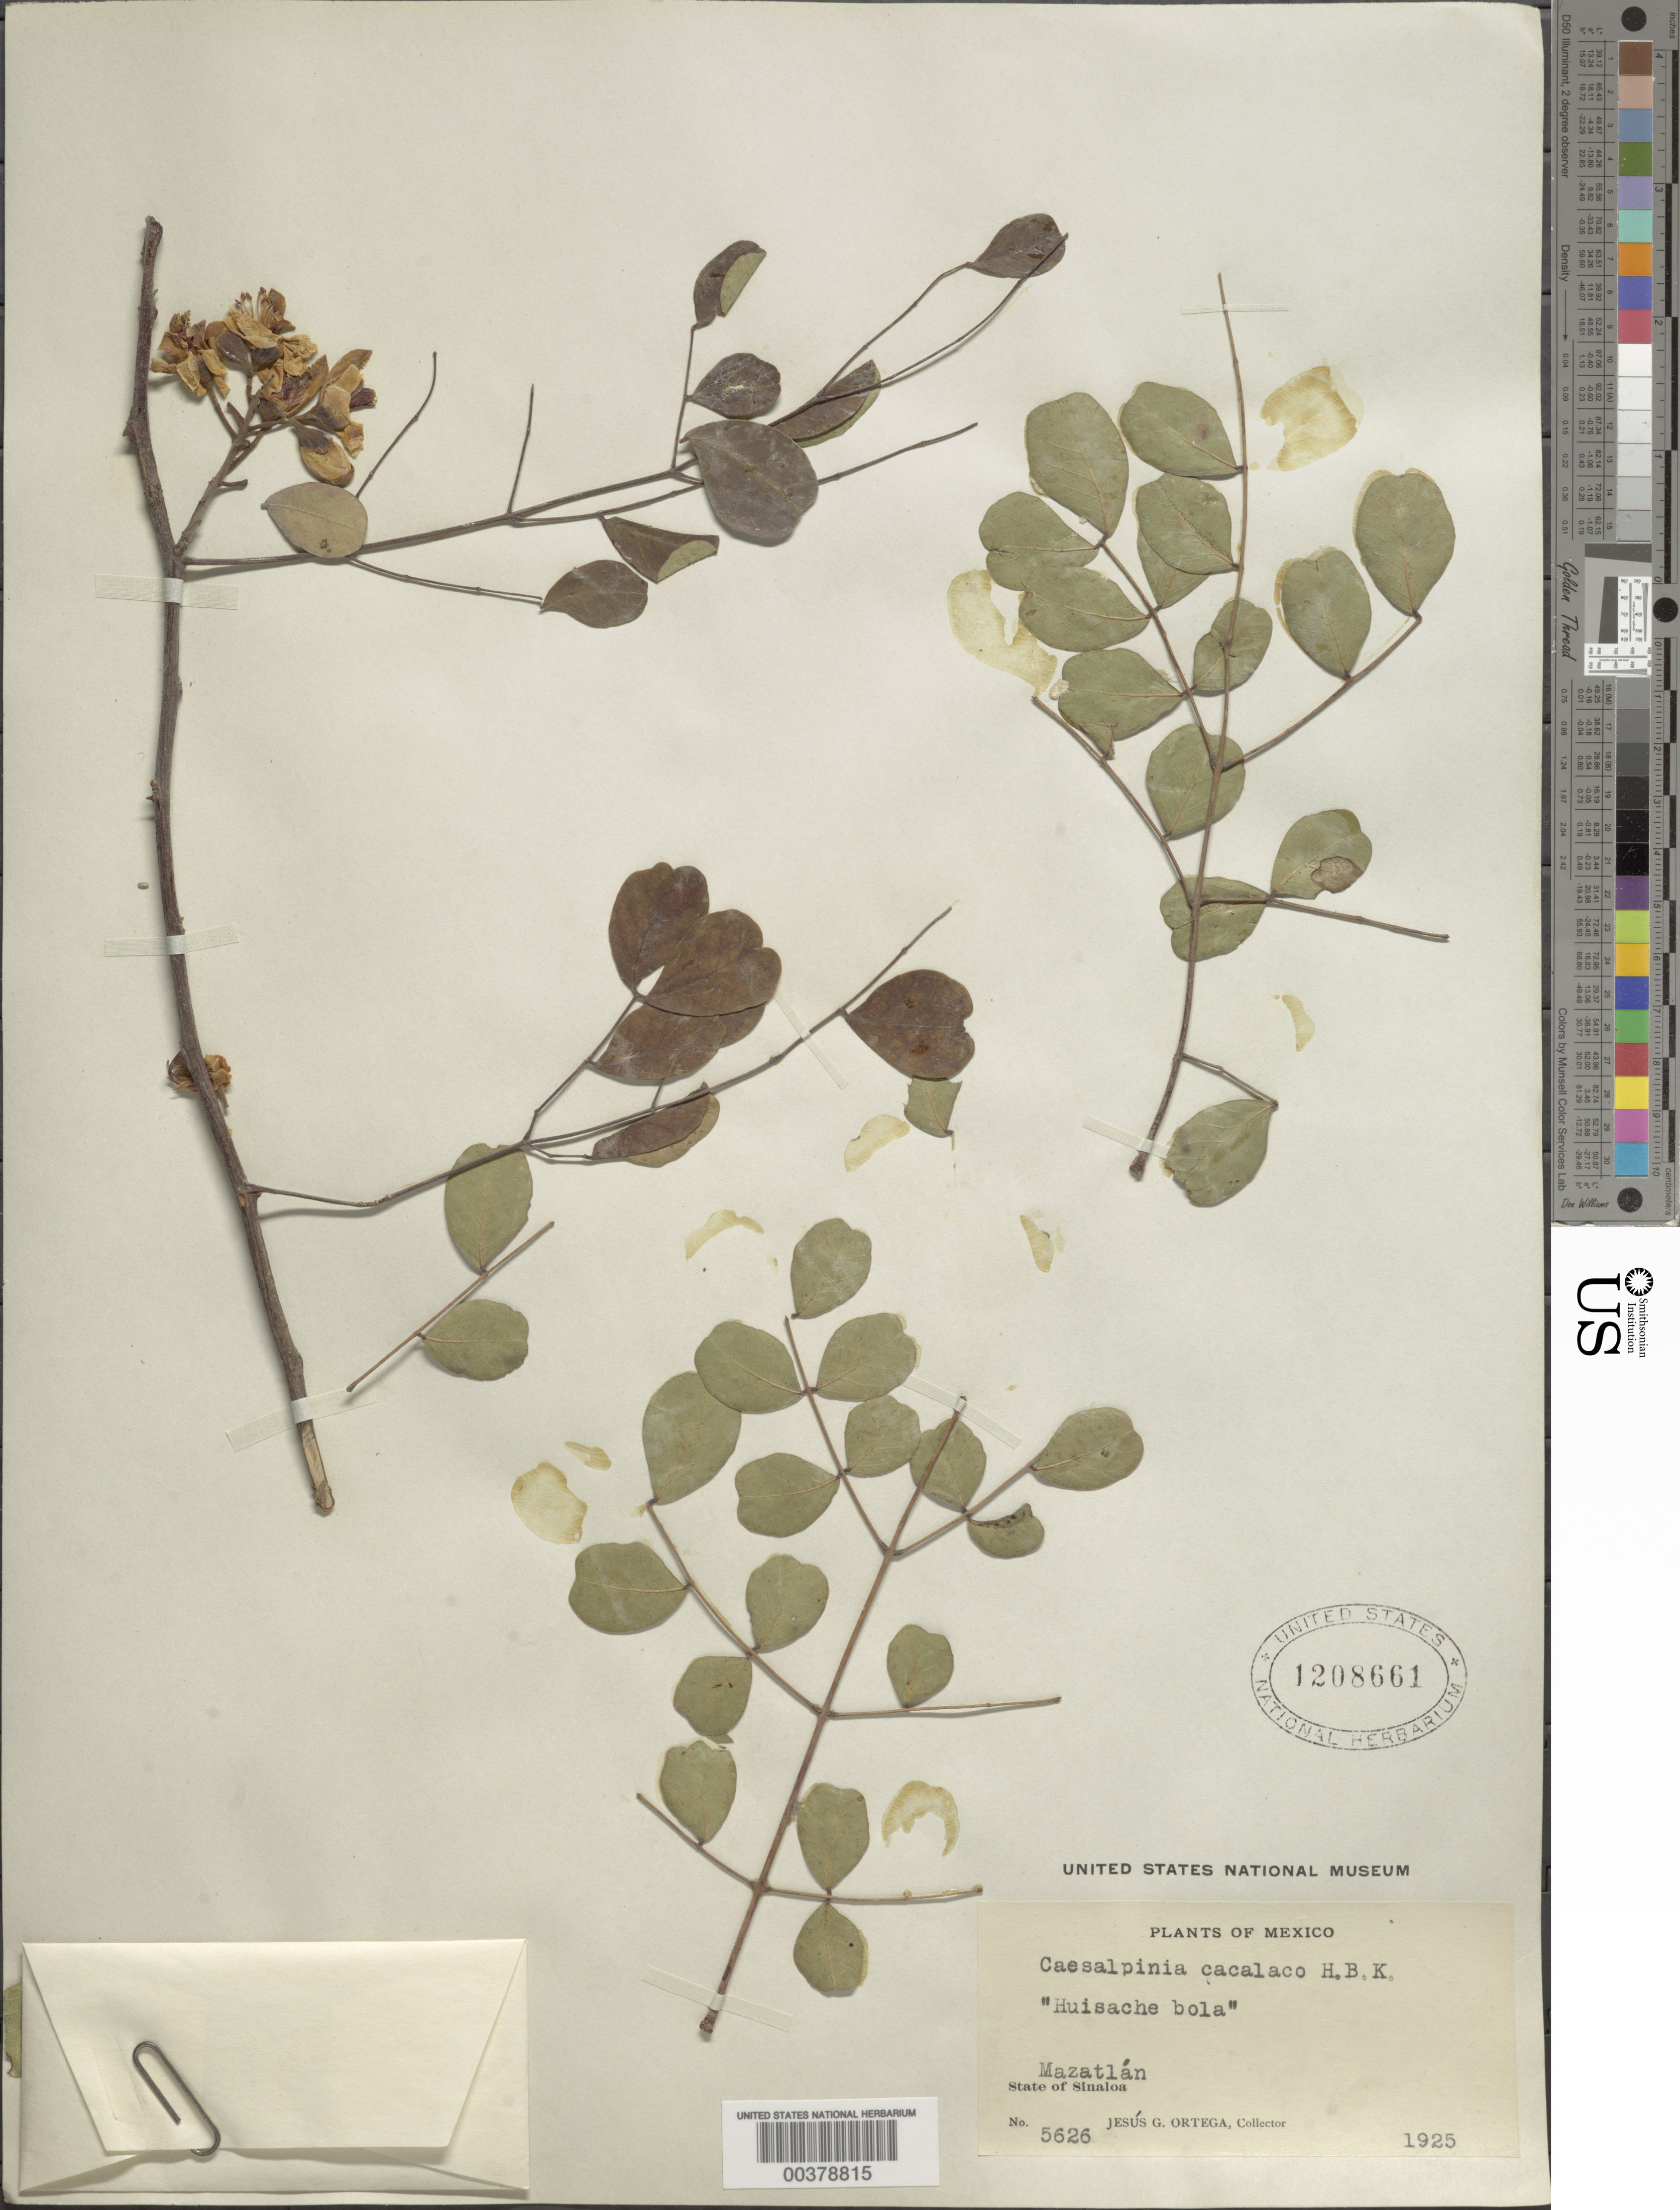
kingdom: Plantae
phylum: Tracheophyta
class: Magnoliopsida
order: Fabales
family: Fabaceae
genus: Tara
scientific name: Tara cacalaco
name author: (Bonpl.) Molinari & Sánchez Och.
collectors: J. Ortega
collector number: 5626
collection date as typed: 1925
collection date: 1925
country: Mexico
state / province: Sinaloa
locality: Mazatlan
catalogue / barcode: US 1208661